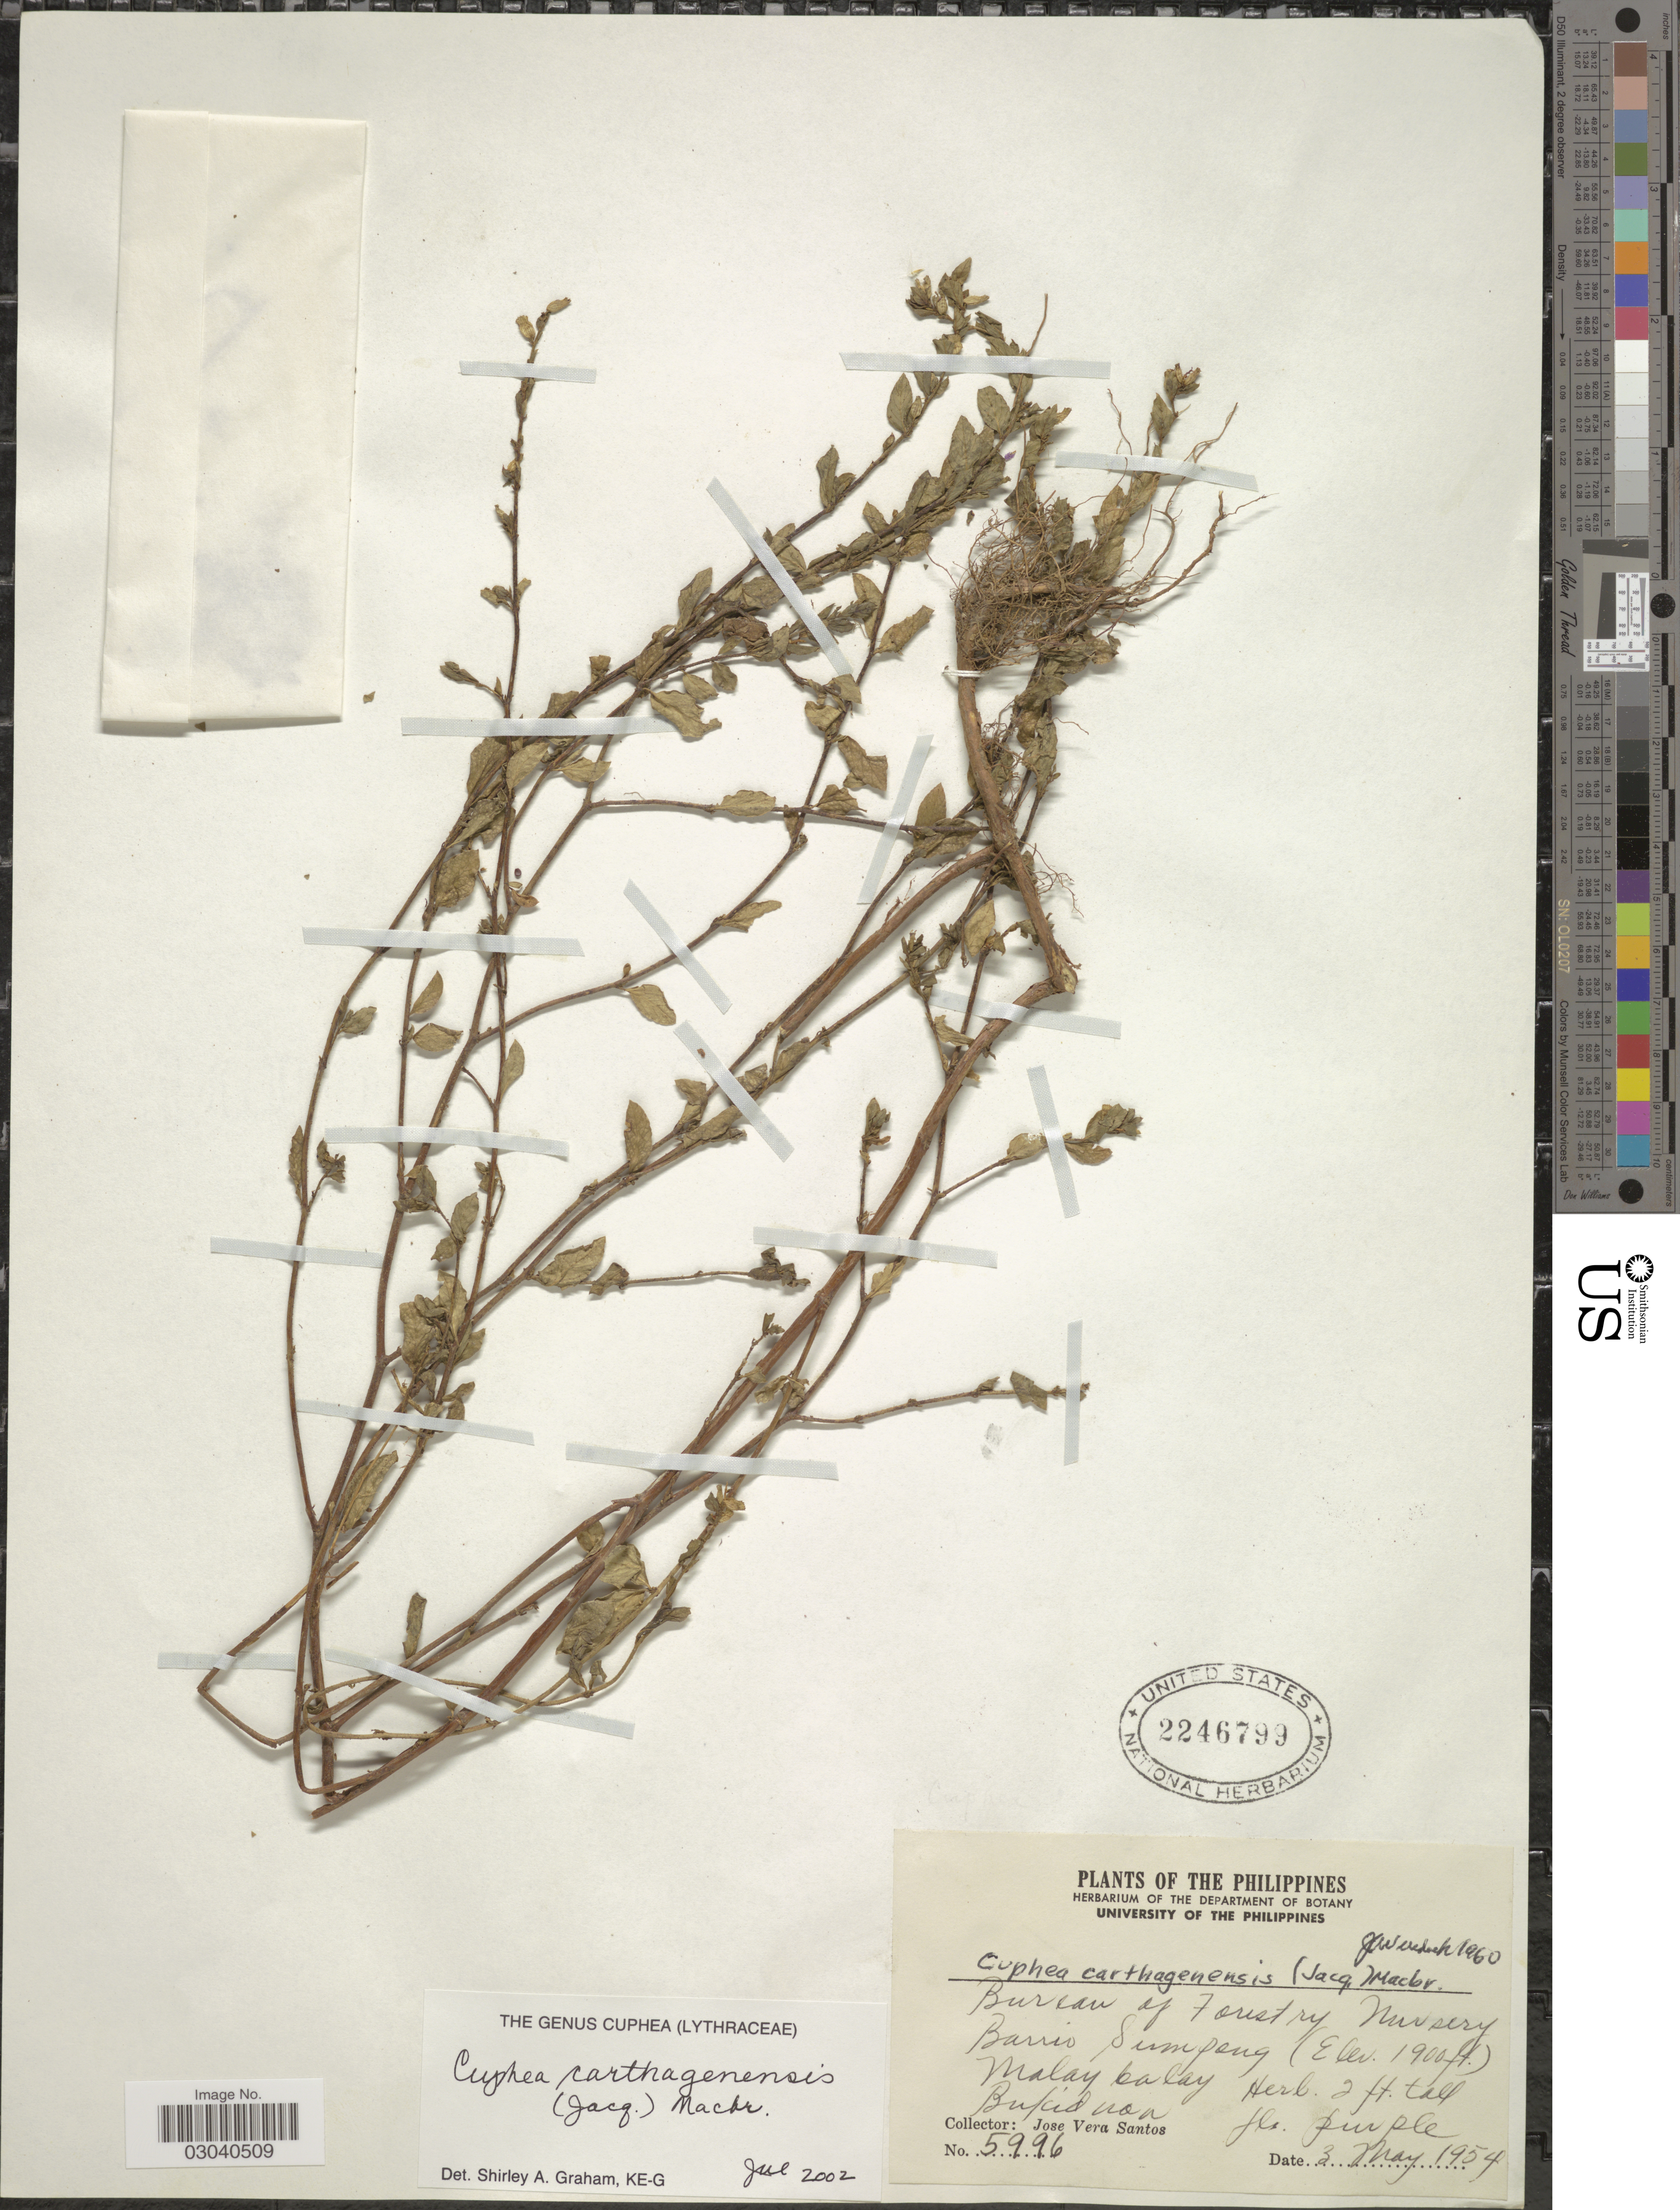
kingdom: Plantae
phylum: Tracheophyta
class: Magnoliopsida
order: Myrtales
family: Lythraceae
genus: Cuphea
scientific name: Cuphea carthagenensis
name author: (Jacq.) J.F. Macbr.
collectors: J. Santos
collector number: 5996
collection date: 1954-05-03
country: Philippines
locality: Bureau of Forestry Nursery, Barrio Sumpeng. Malay Calay. Bukidnon.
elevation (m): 579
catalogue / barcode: US 2246799